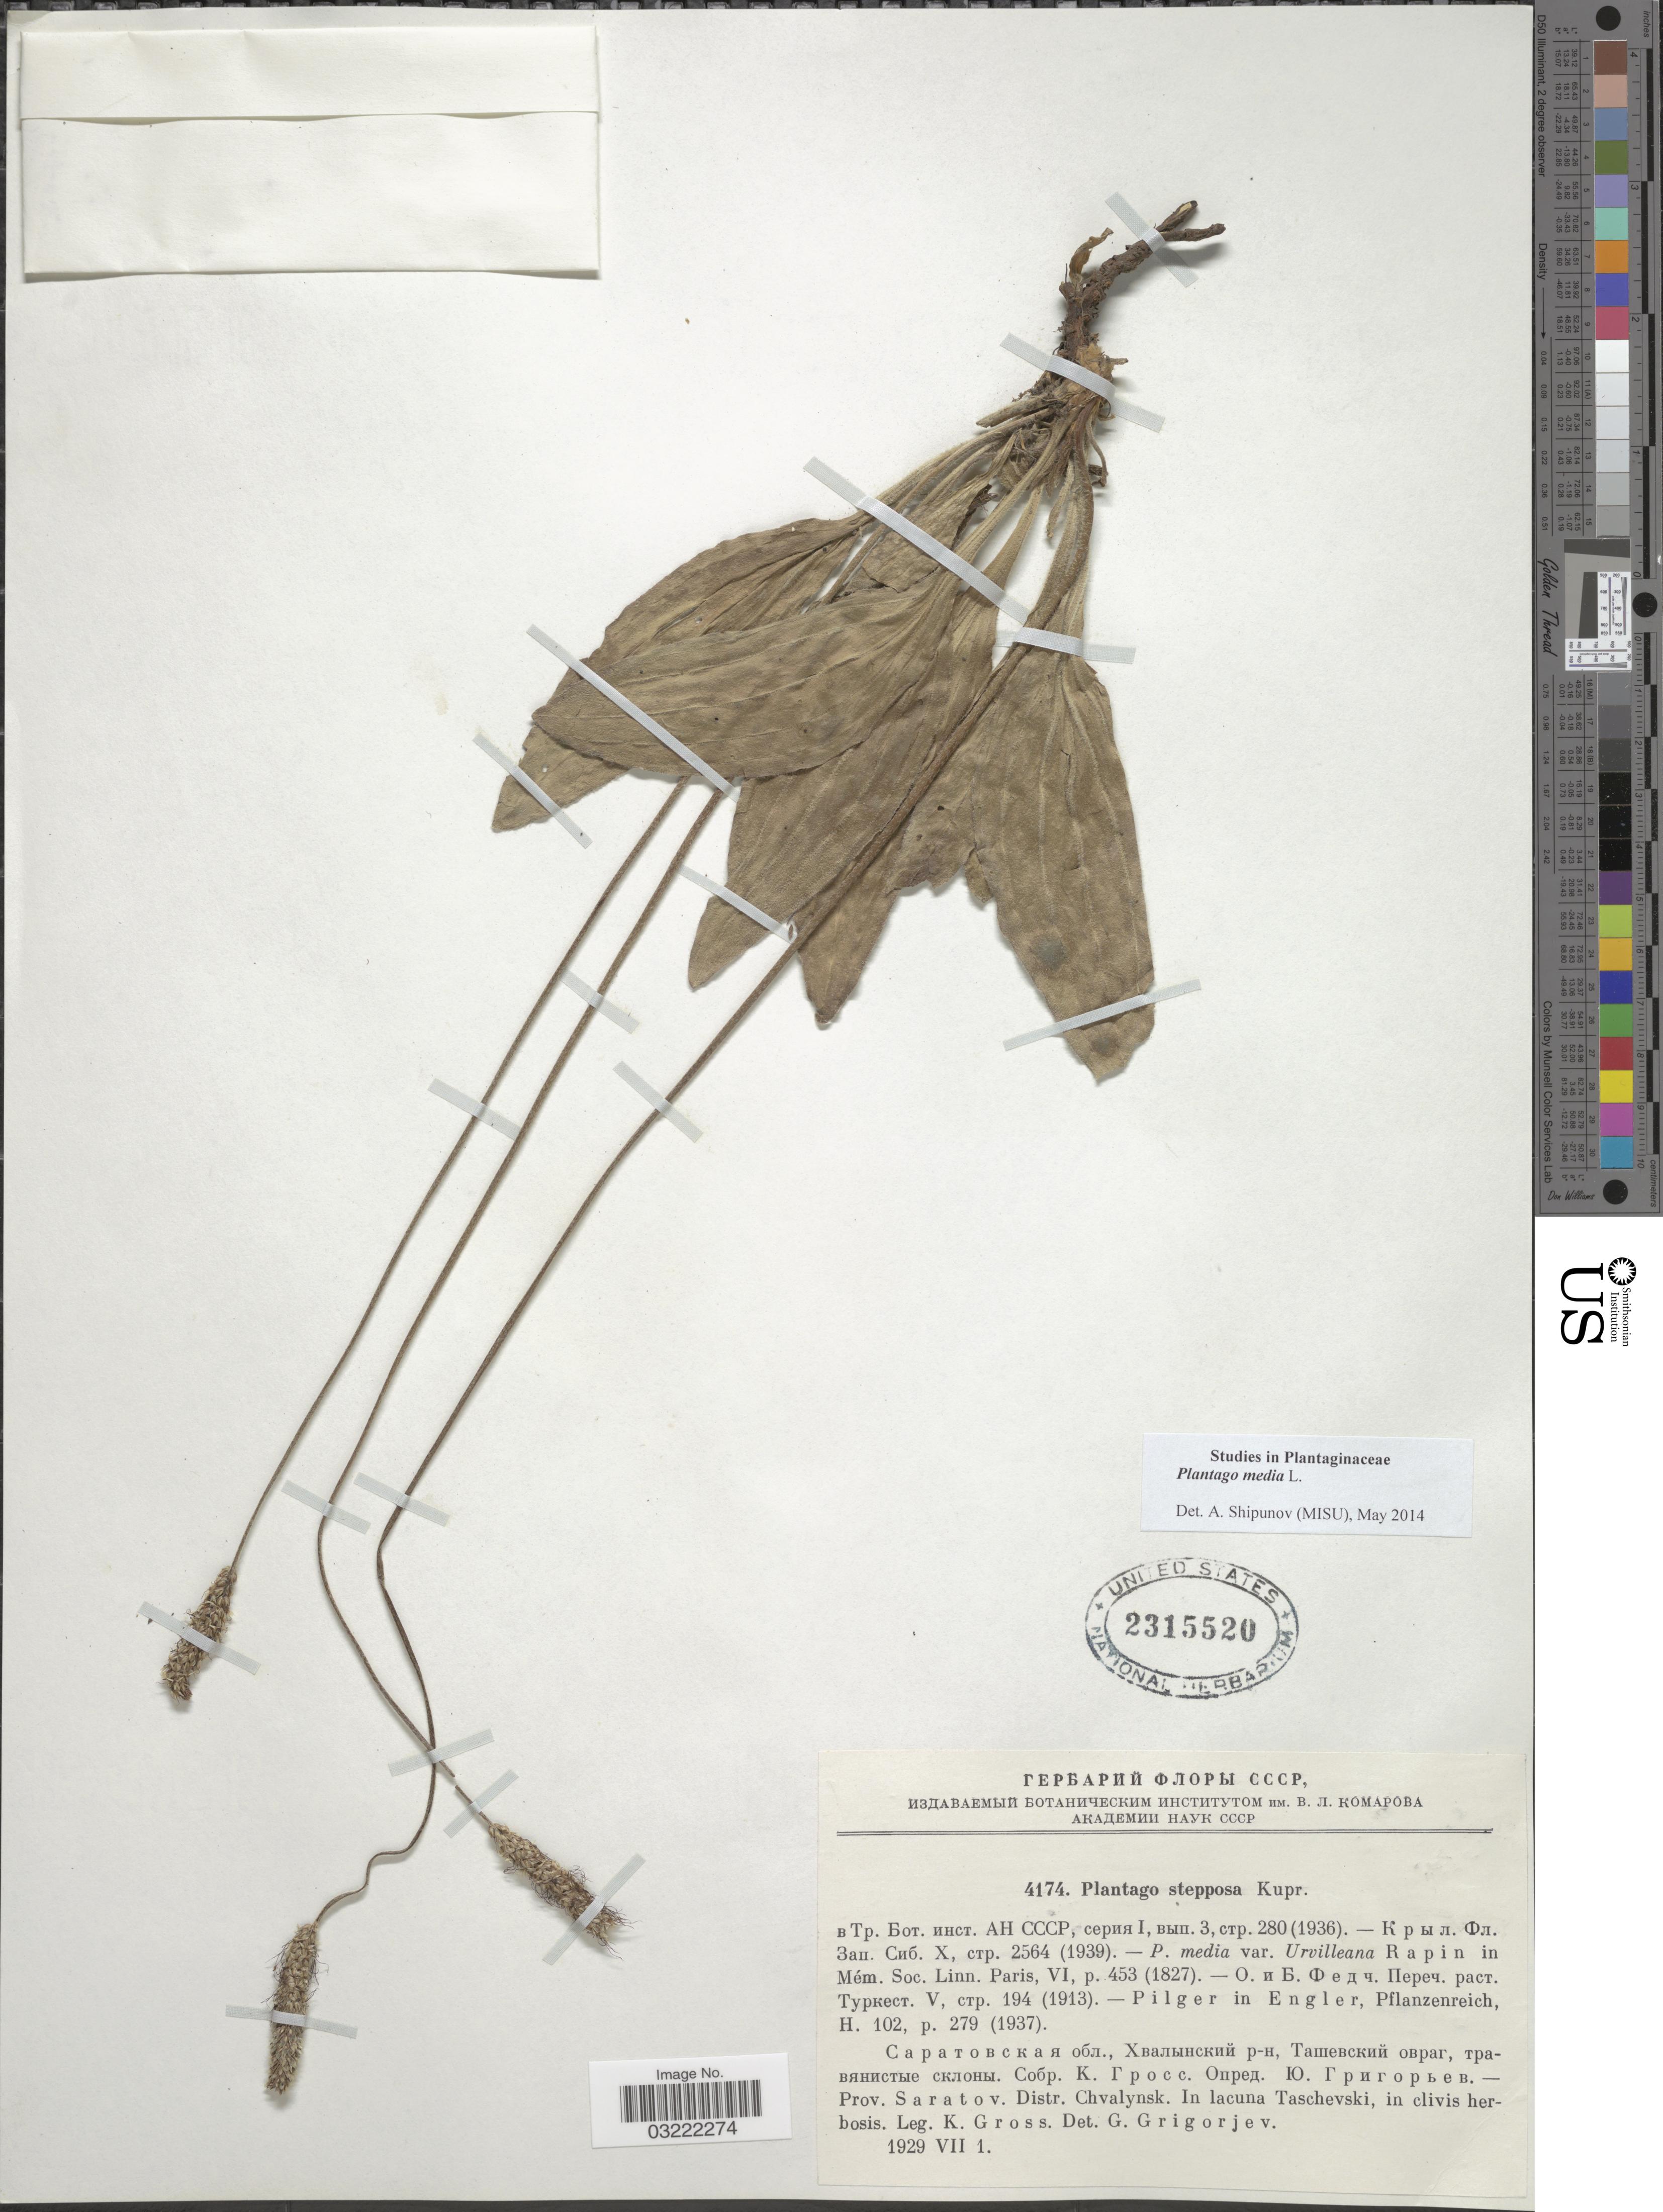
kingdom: Plantae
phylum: Tracheophyta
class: Magnoliopsida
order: Lamiales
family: Plantaginaceae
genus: Plantago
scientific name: Plantago media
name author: L.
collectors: K. Gross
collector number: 4174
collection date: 1929-07-01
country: Russian Federation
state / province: Saratov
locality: Distr. Chvalynsk. In lacuna Taschevski.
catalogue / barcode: US 2315520